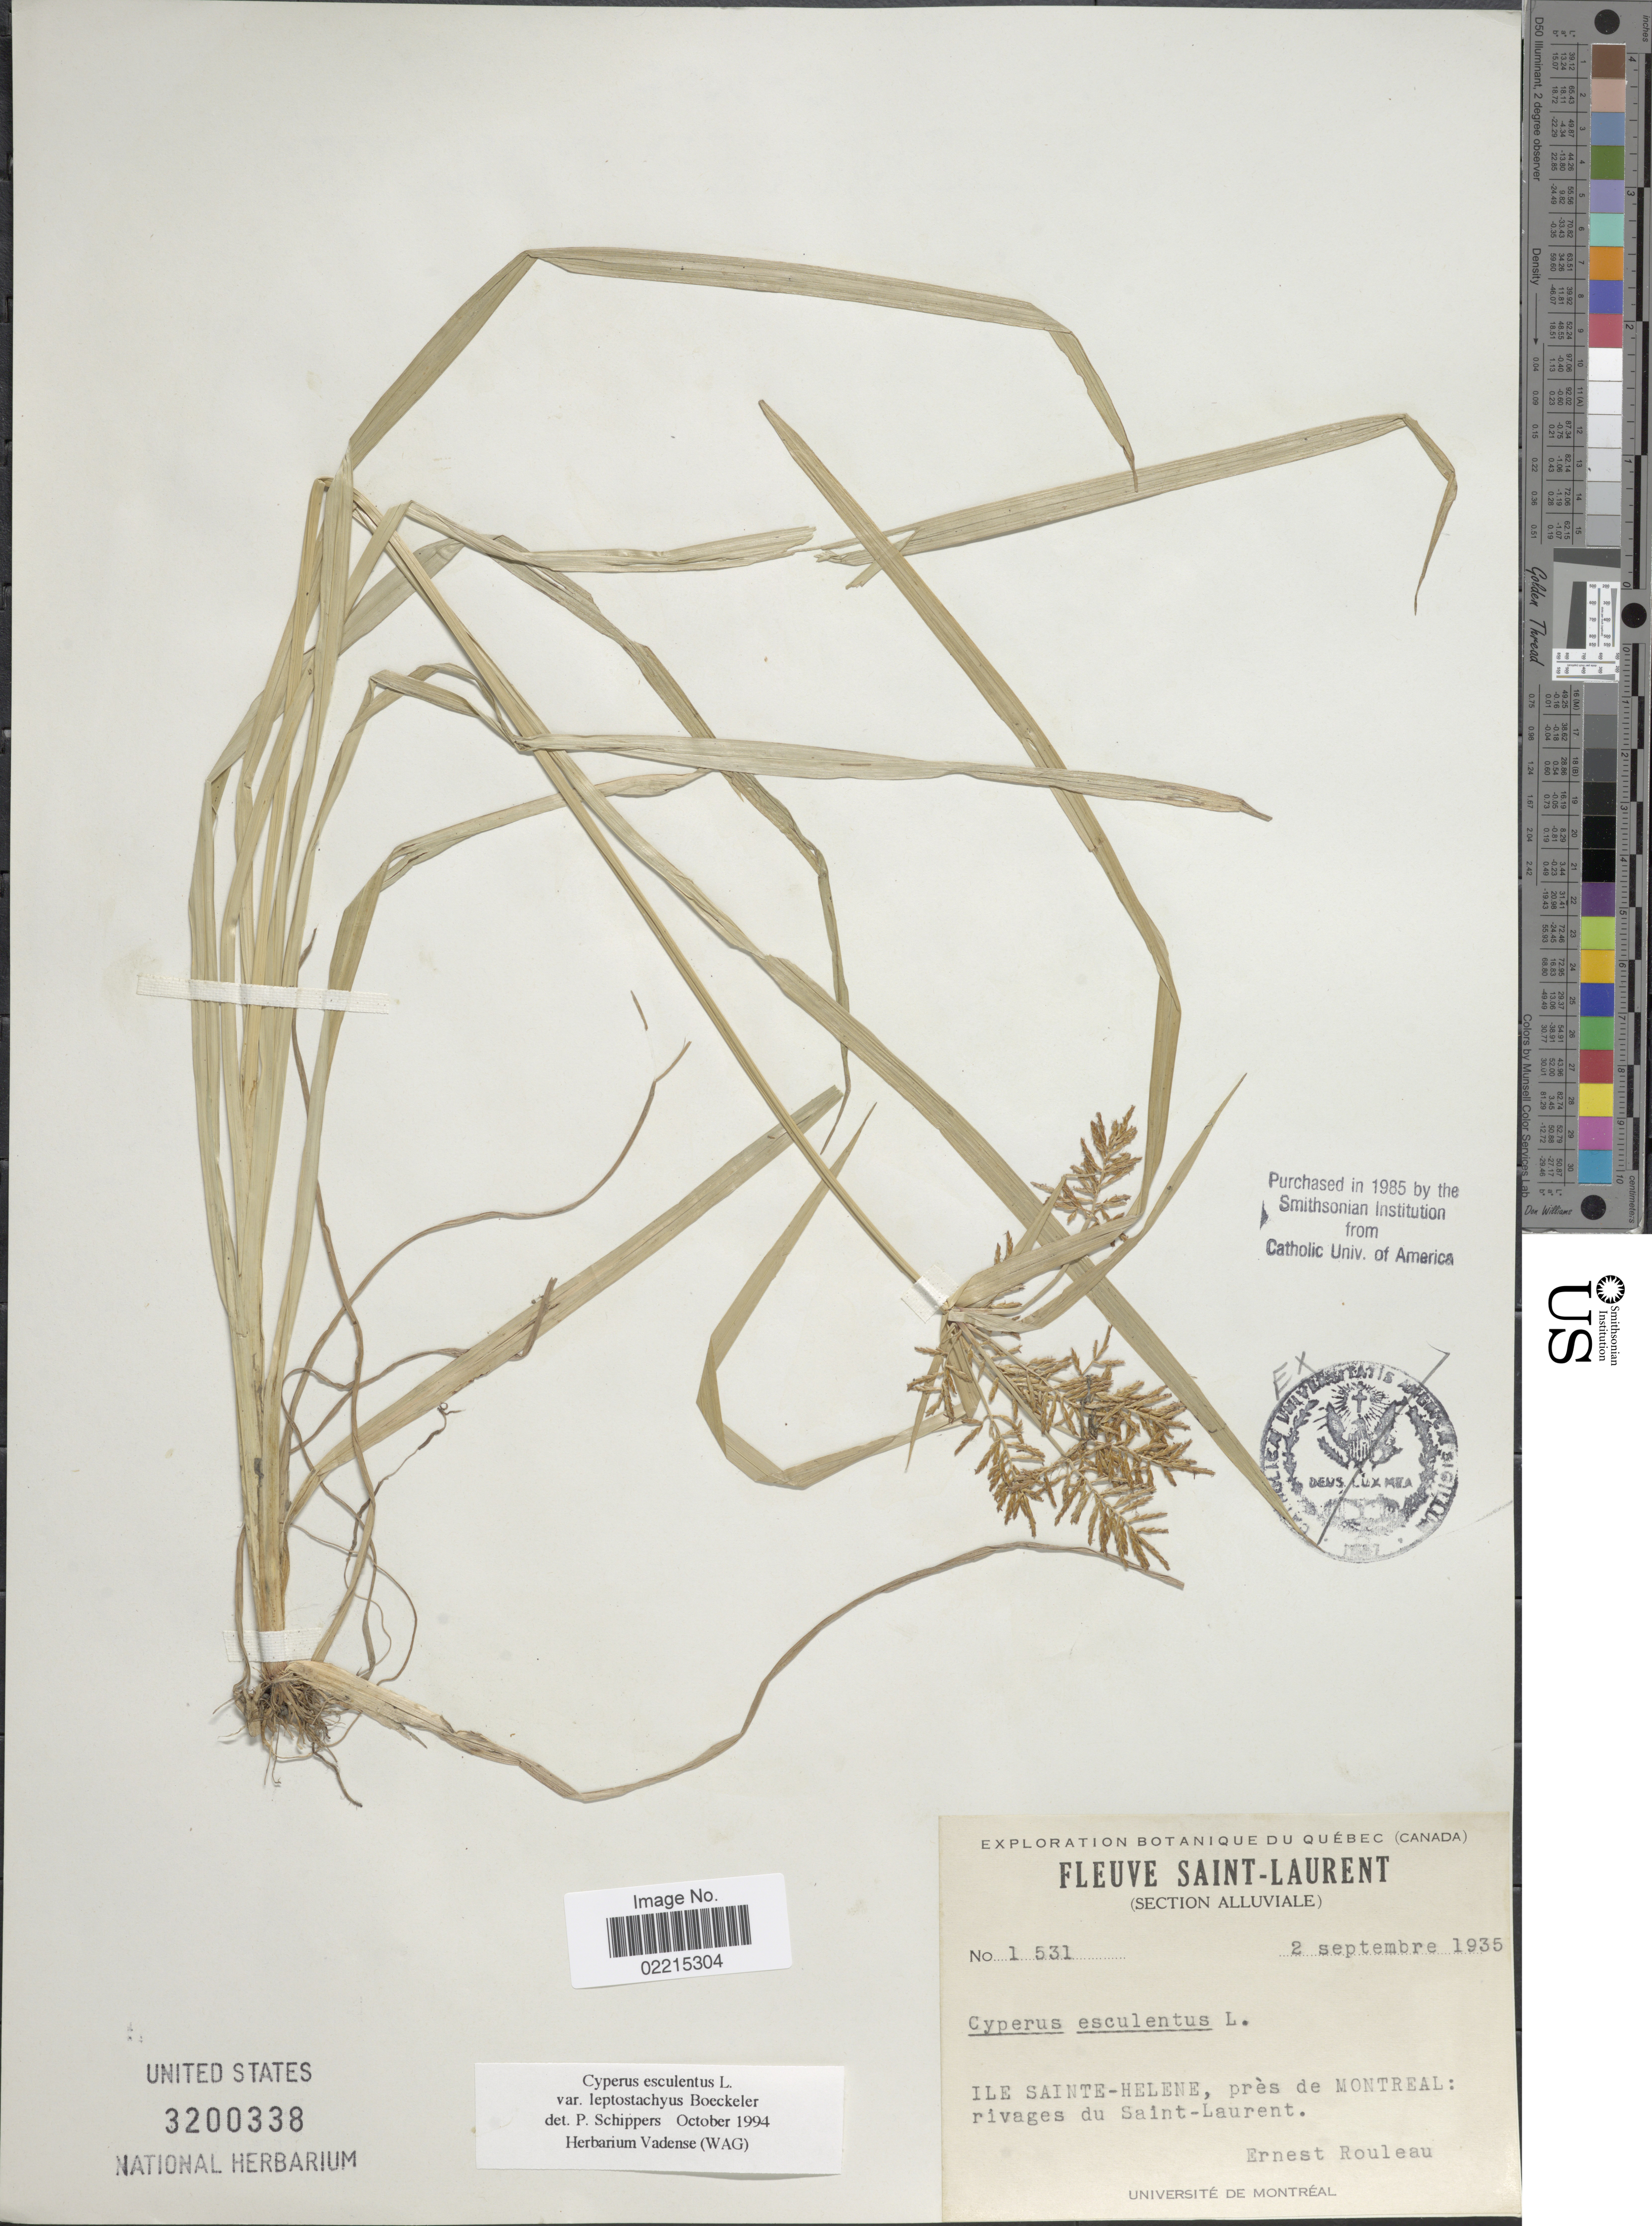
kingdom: Plantae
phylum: Tracheophyta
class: Liliopsida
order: Poales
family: Cyperaceae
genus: Cyperus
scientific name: Cyperus esculentus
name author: L.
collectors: J. Rouleau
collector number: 1531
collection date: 1935-09-02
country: Canada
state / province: Quebec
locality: Fleuve Saint-Laurent (Section Alluviale), Ile Sainte-Helene, pres de Montreal rivages du Saint-Laurent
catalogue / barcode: US 3200338